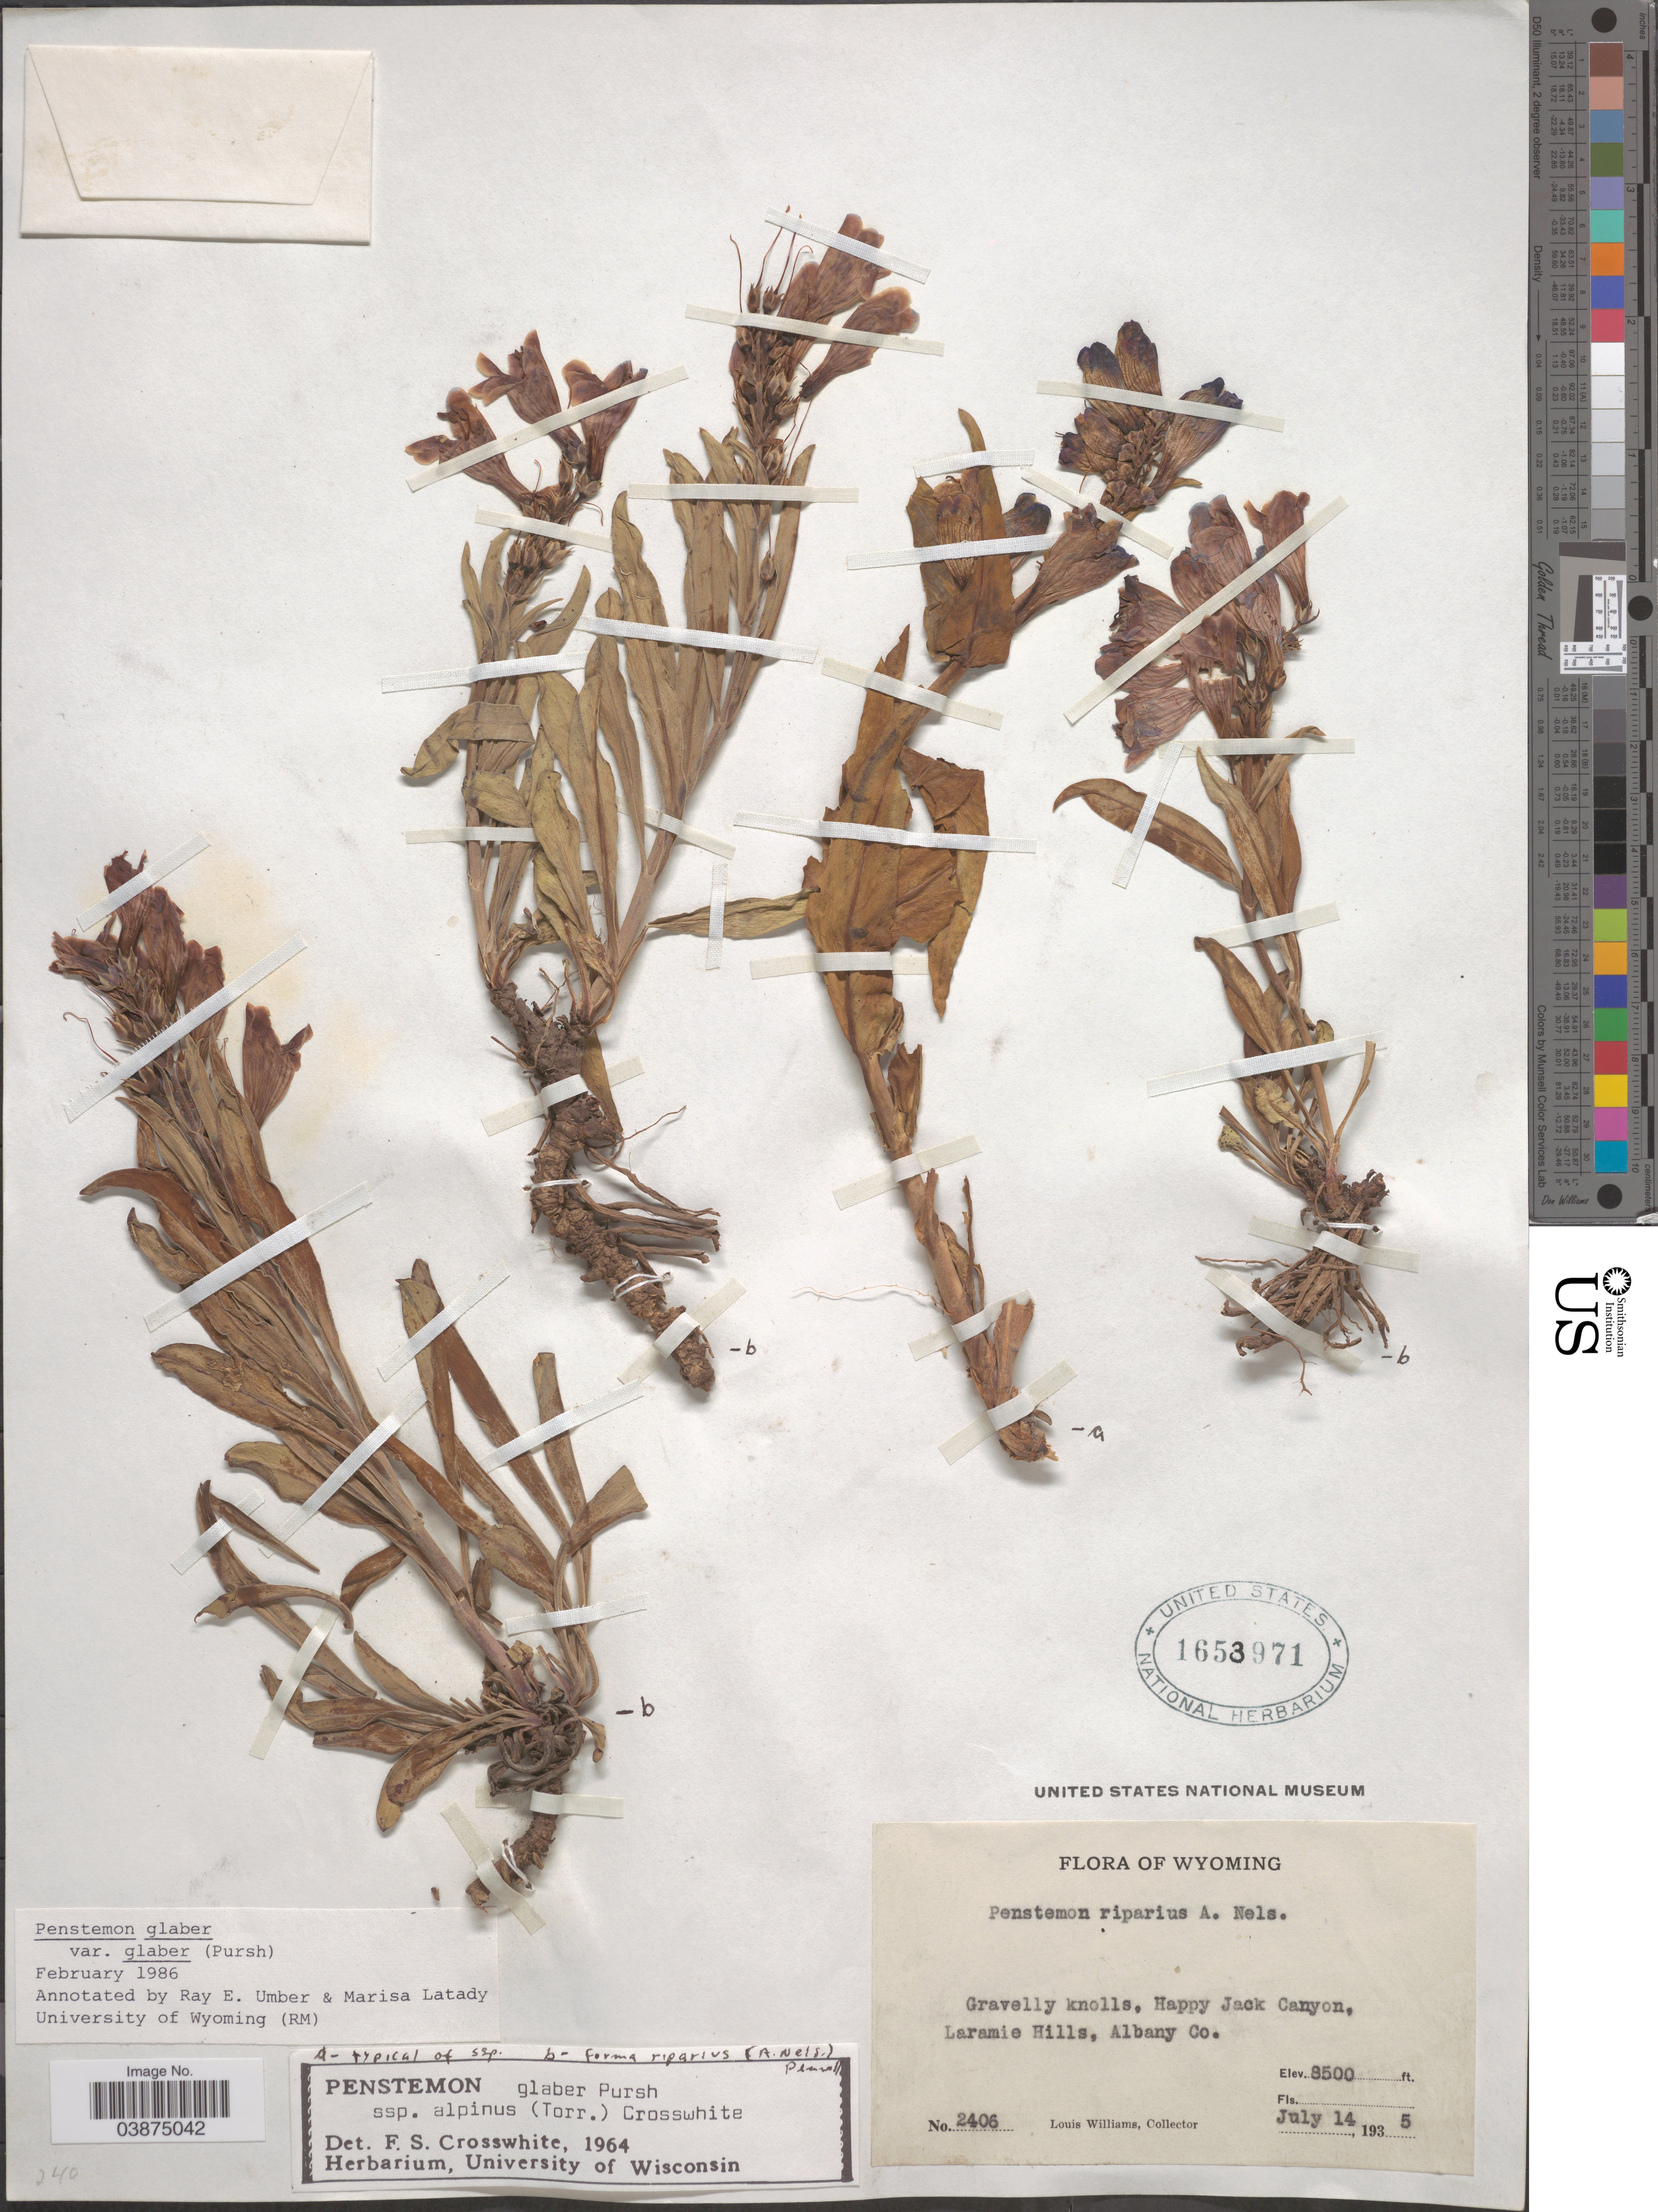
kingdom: Plantae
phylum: Tracheophyta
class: Magnoliopsida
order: Lamiales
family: Plantaginaceae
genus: Penstemon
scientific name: Penstemon glaber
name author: Pursh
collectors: L. Williams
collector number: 2406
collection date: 1935-07-14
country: United States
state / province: Wyoming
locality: Gravelly knolls, Happy Jack Canyon, Laramie Hills, Albany Co.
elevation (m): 2591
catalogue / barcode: US 1653971